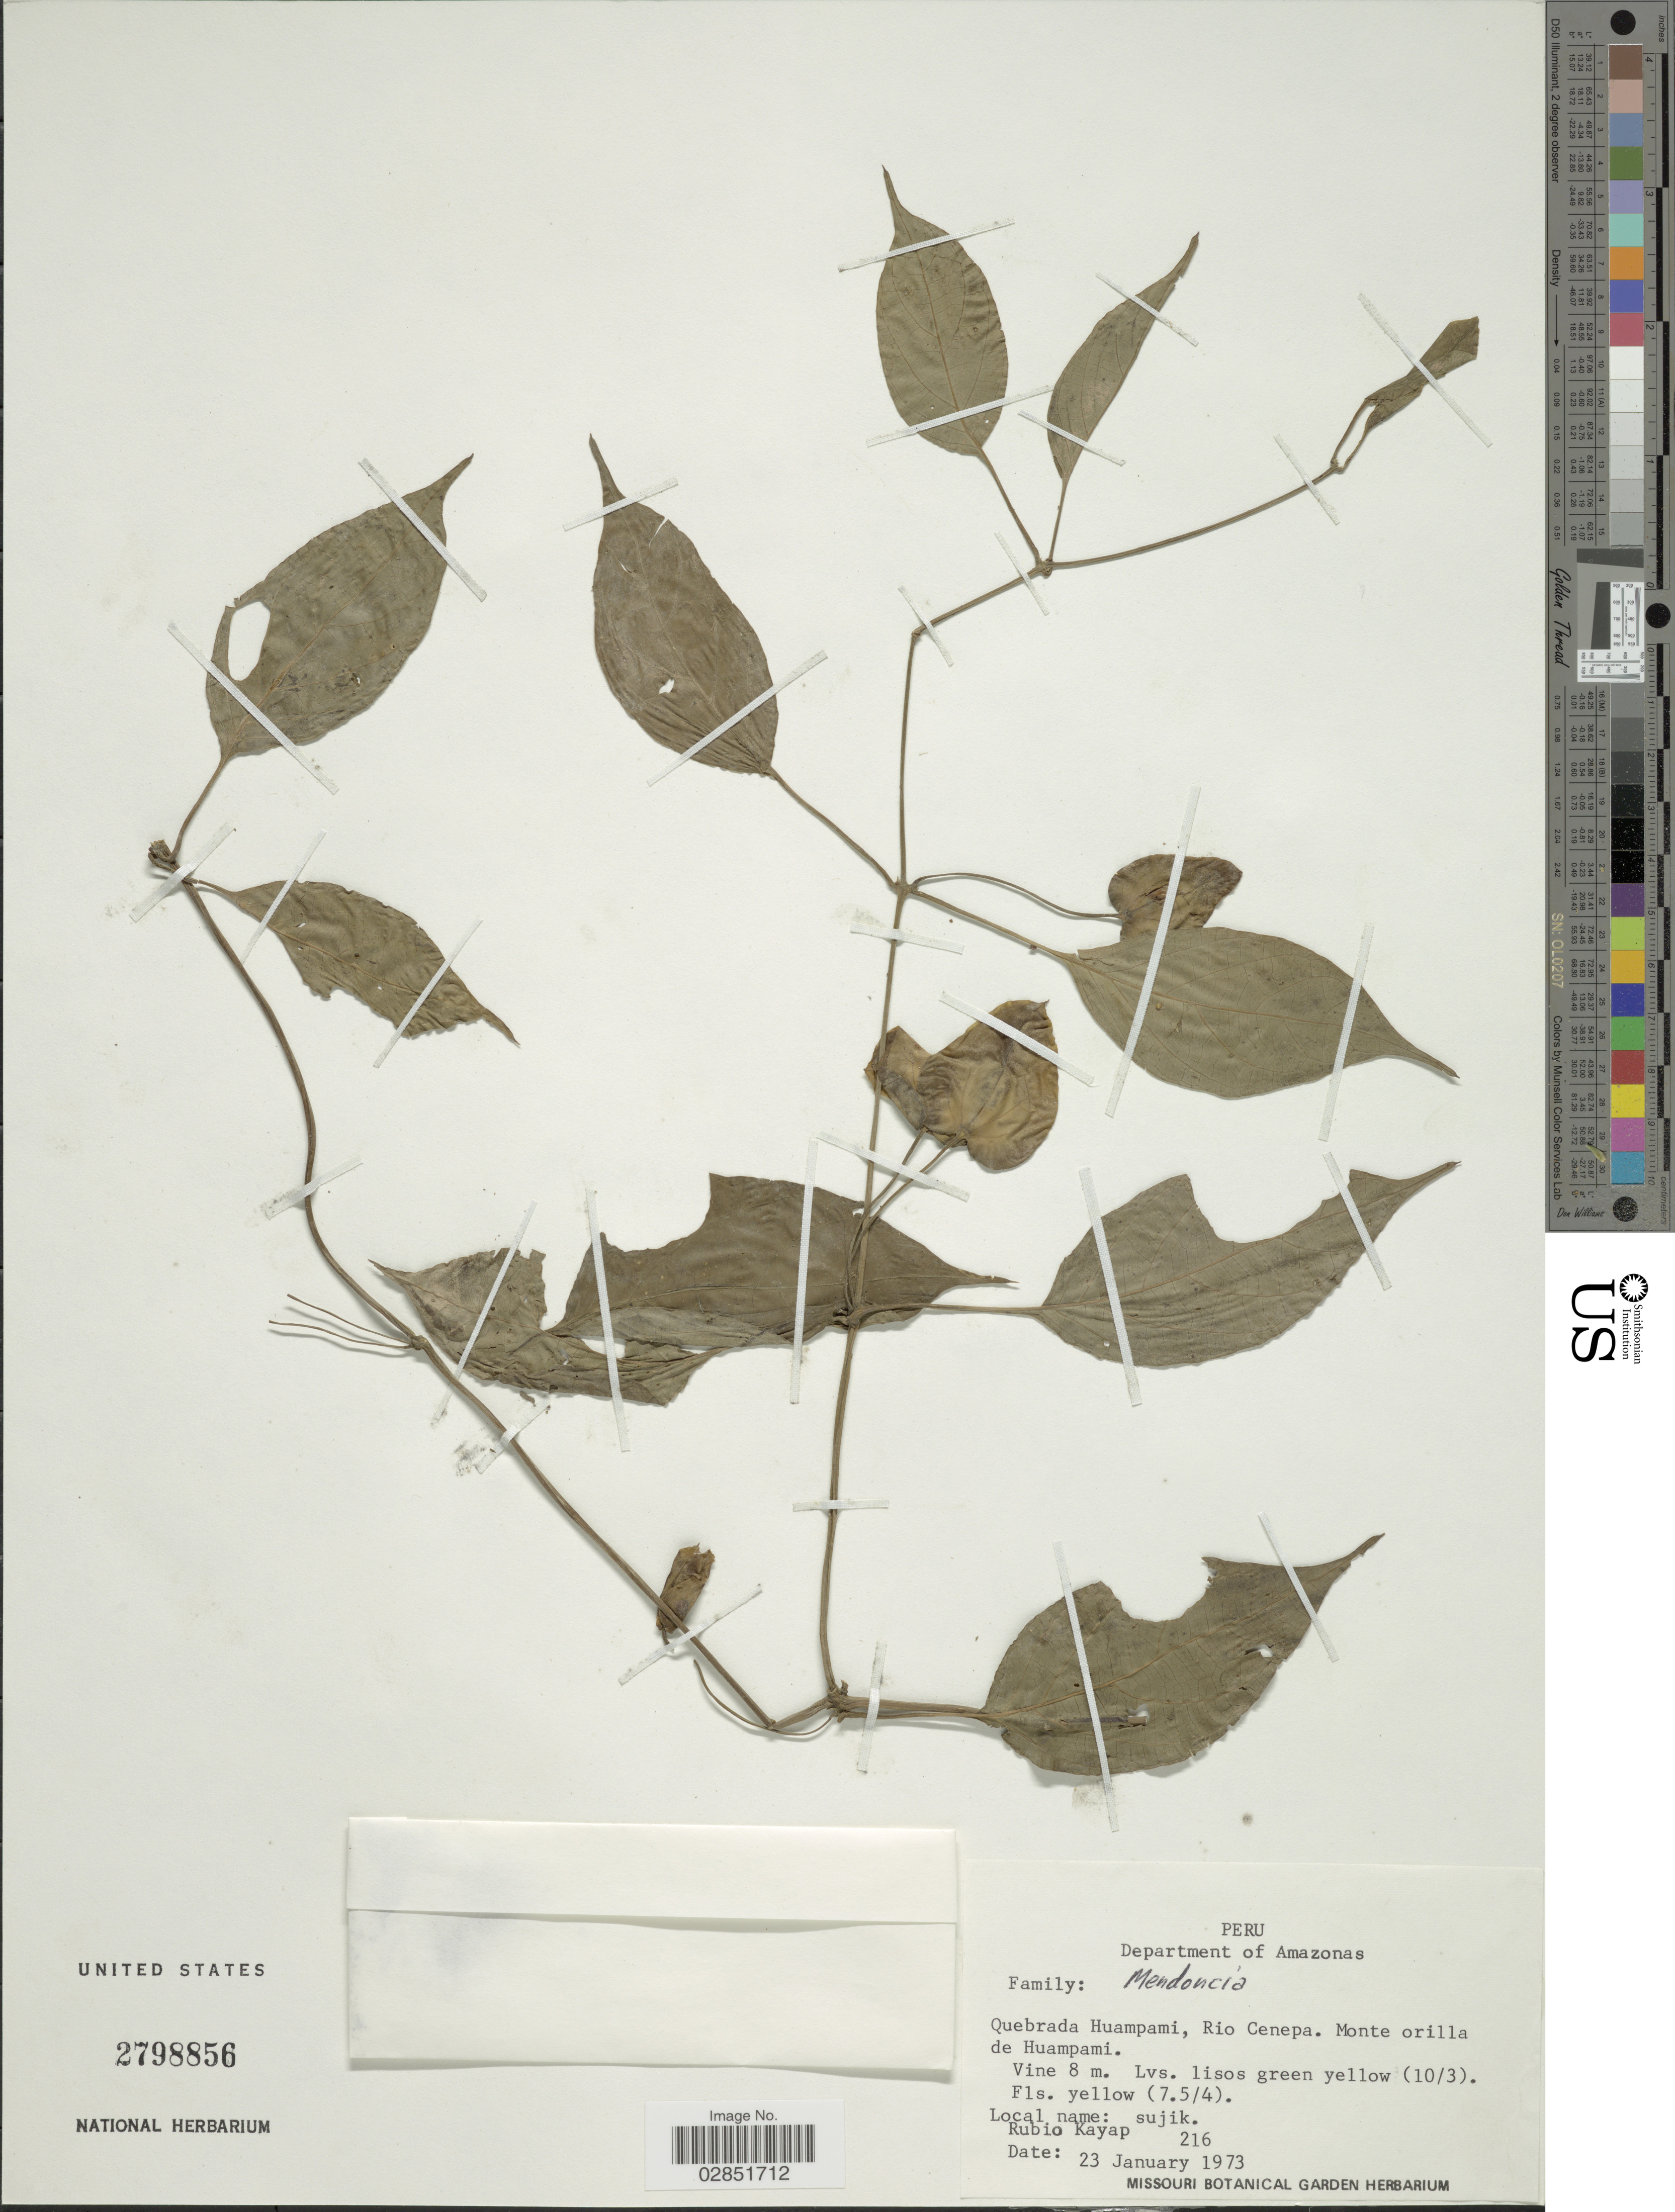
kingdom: Plantae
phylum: Tracheophyta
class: Magnoliopsida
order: Lamiales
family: Acanthaceae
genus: Mendoncia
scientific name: Mendoncia sp.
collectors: R. Kayap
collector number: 216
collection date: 1973-01-23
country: Peru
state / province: Amazonas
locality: Department of Amazonas. Quebrada Huampami, Rio Cenepa. Monte orilla de Huampami.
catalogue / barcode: US 2798856